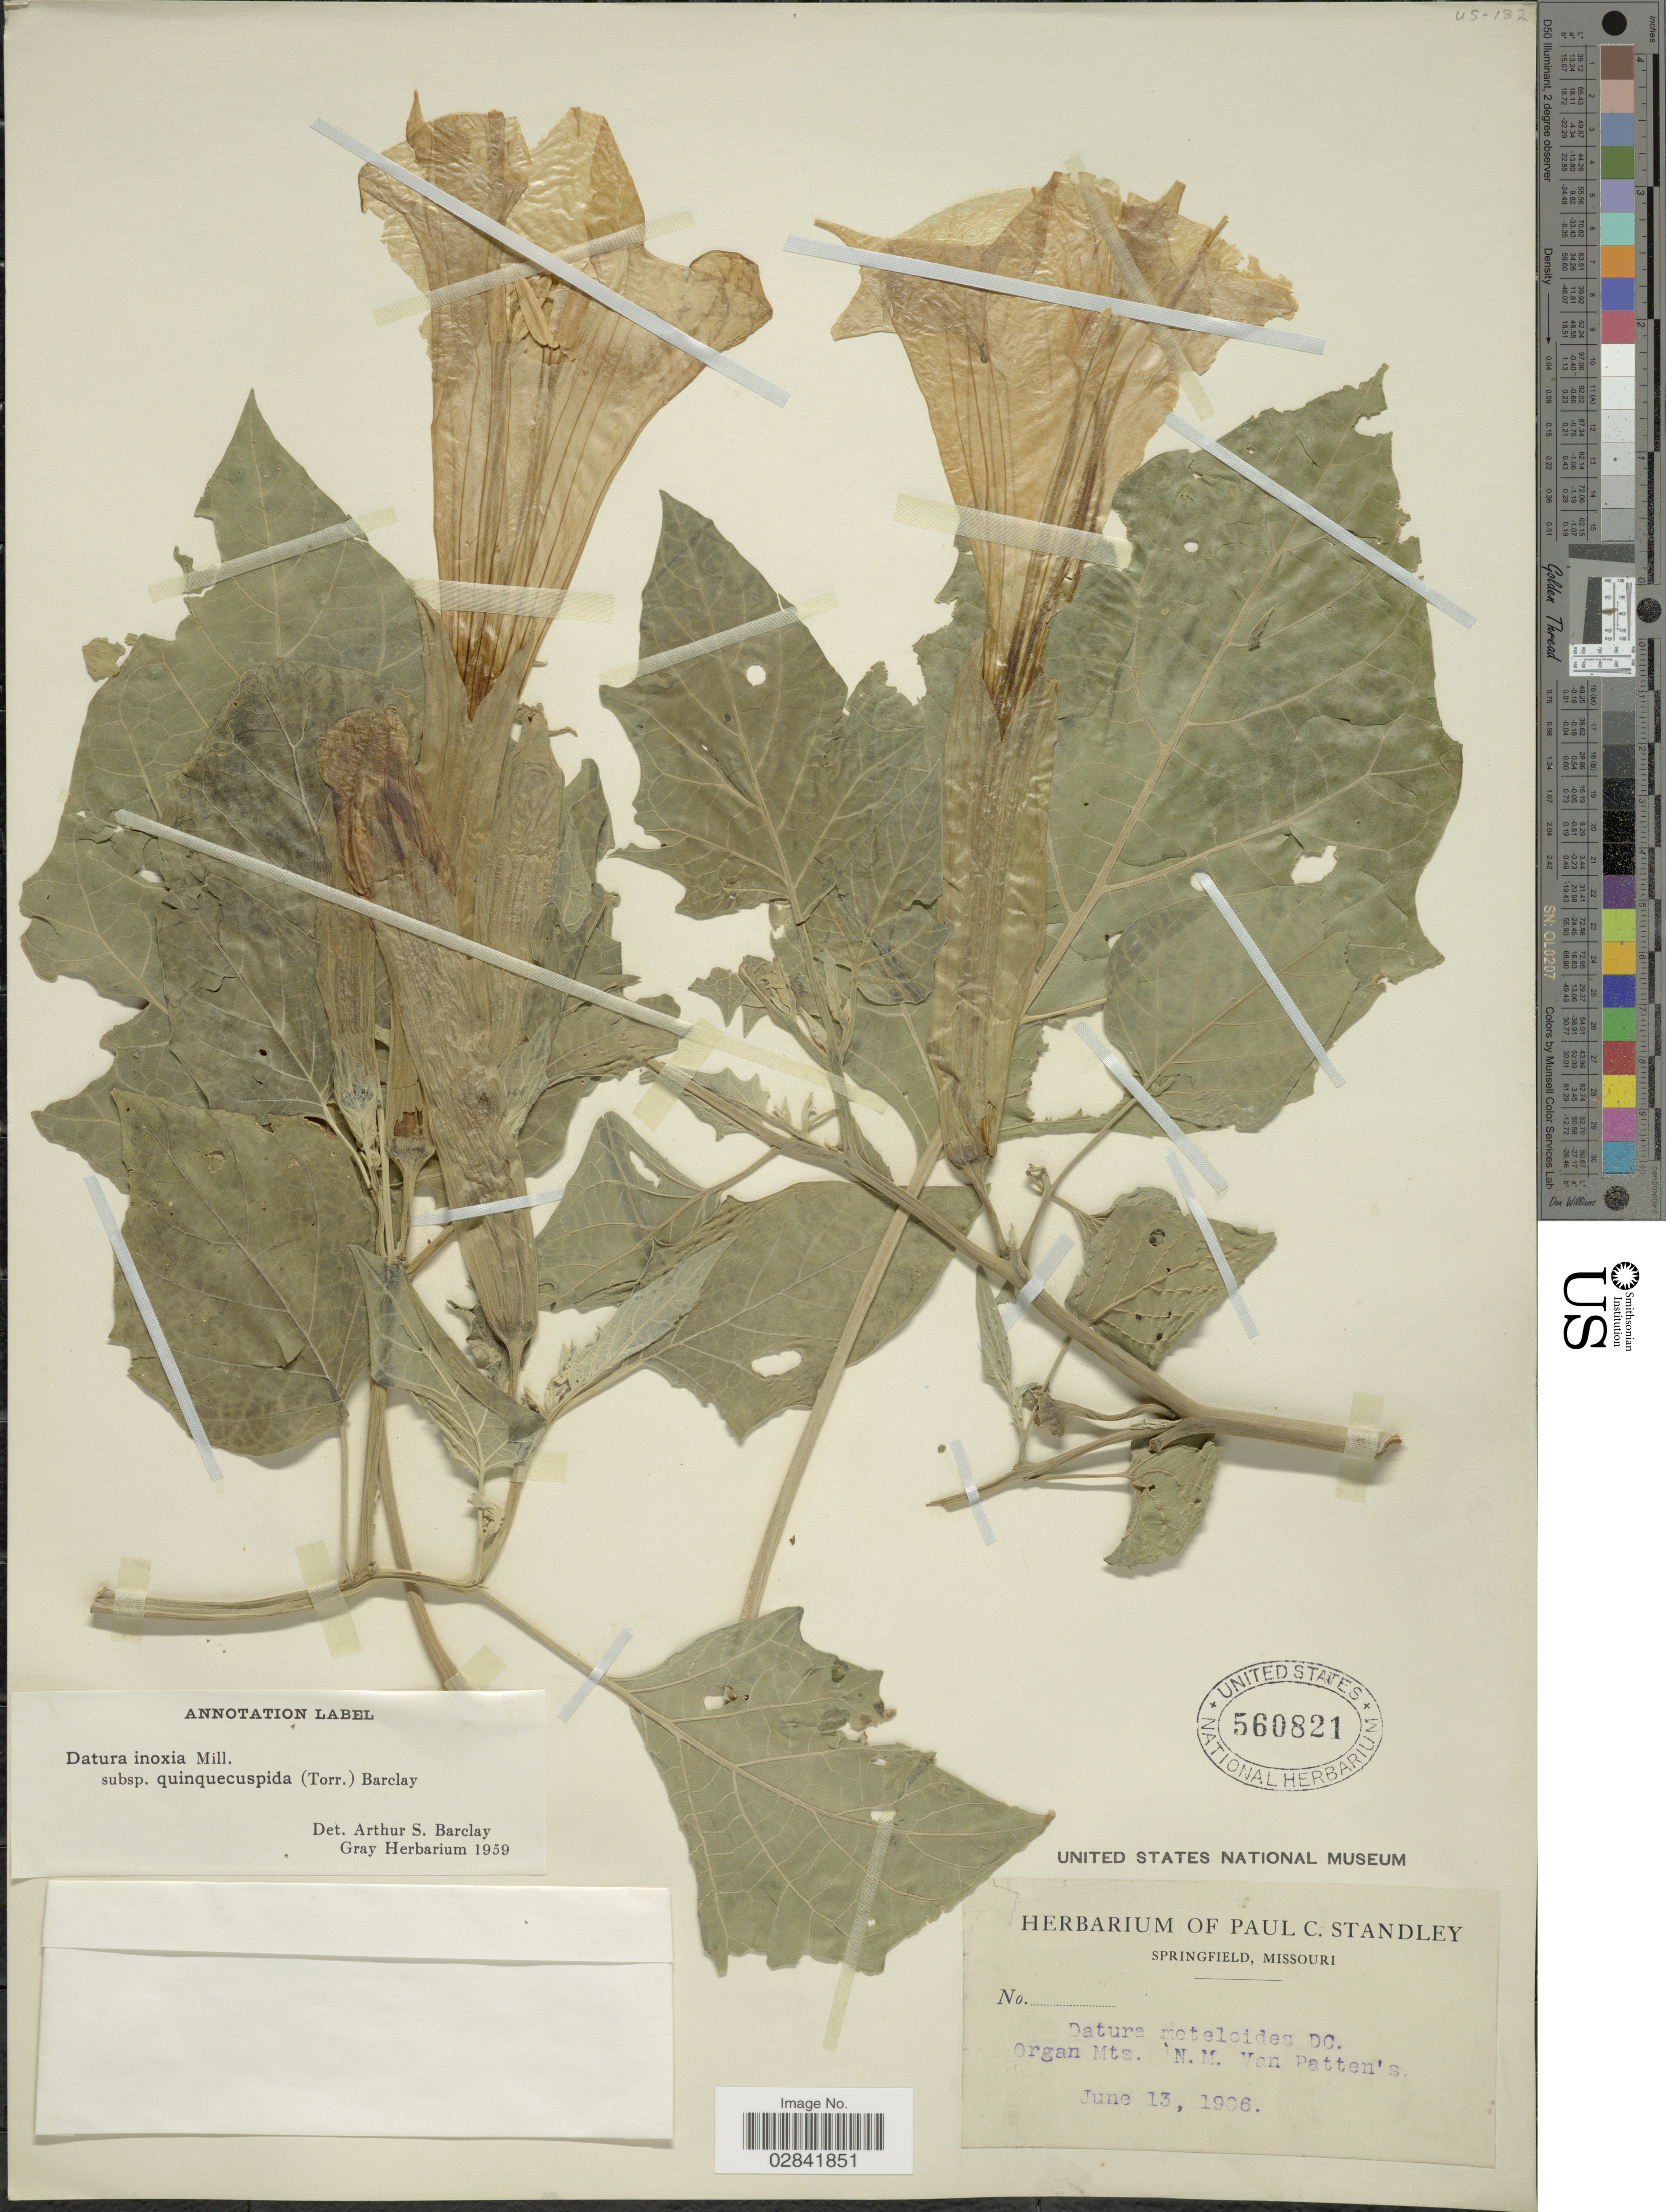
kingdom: Plantae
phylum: Tracheophyta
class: Magnoliopsida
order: Solanales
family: Solanaceae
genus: Datura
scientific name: Datura innoxia subsp. quinquecuspidata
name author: (Torr.) A.S. Barclay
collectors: ex herb. Paul C. Standley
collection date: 1906-06-13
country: United States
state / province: New Mexico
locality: Organ Mts., N.M. Van Patten's.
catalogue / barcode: US 560821